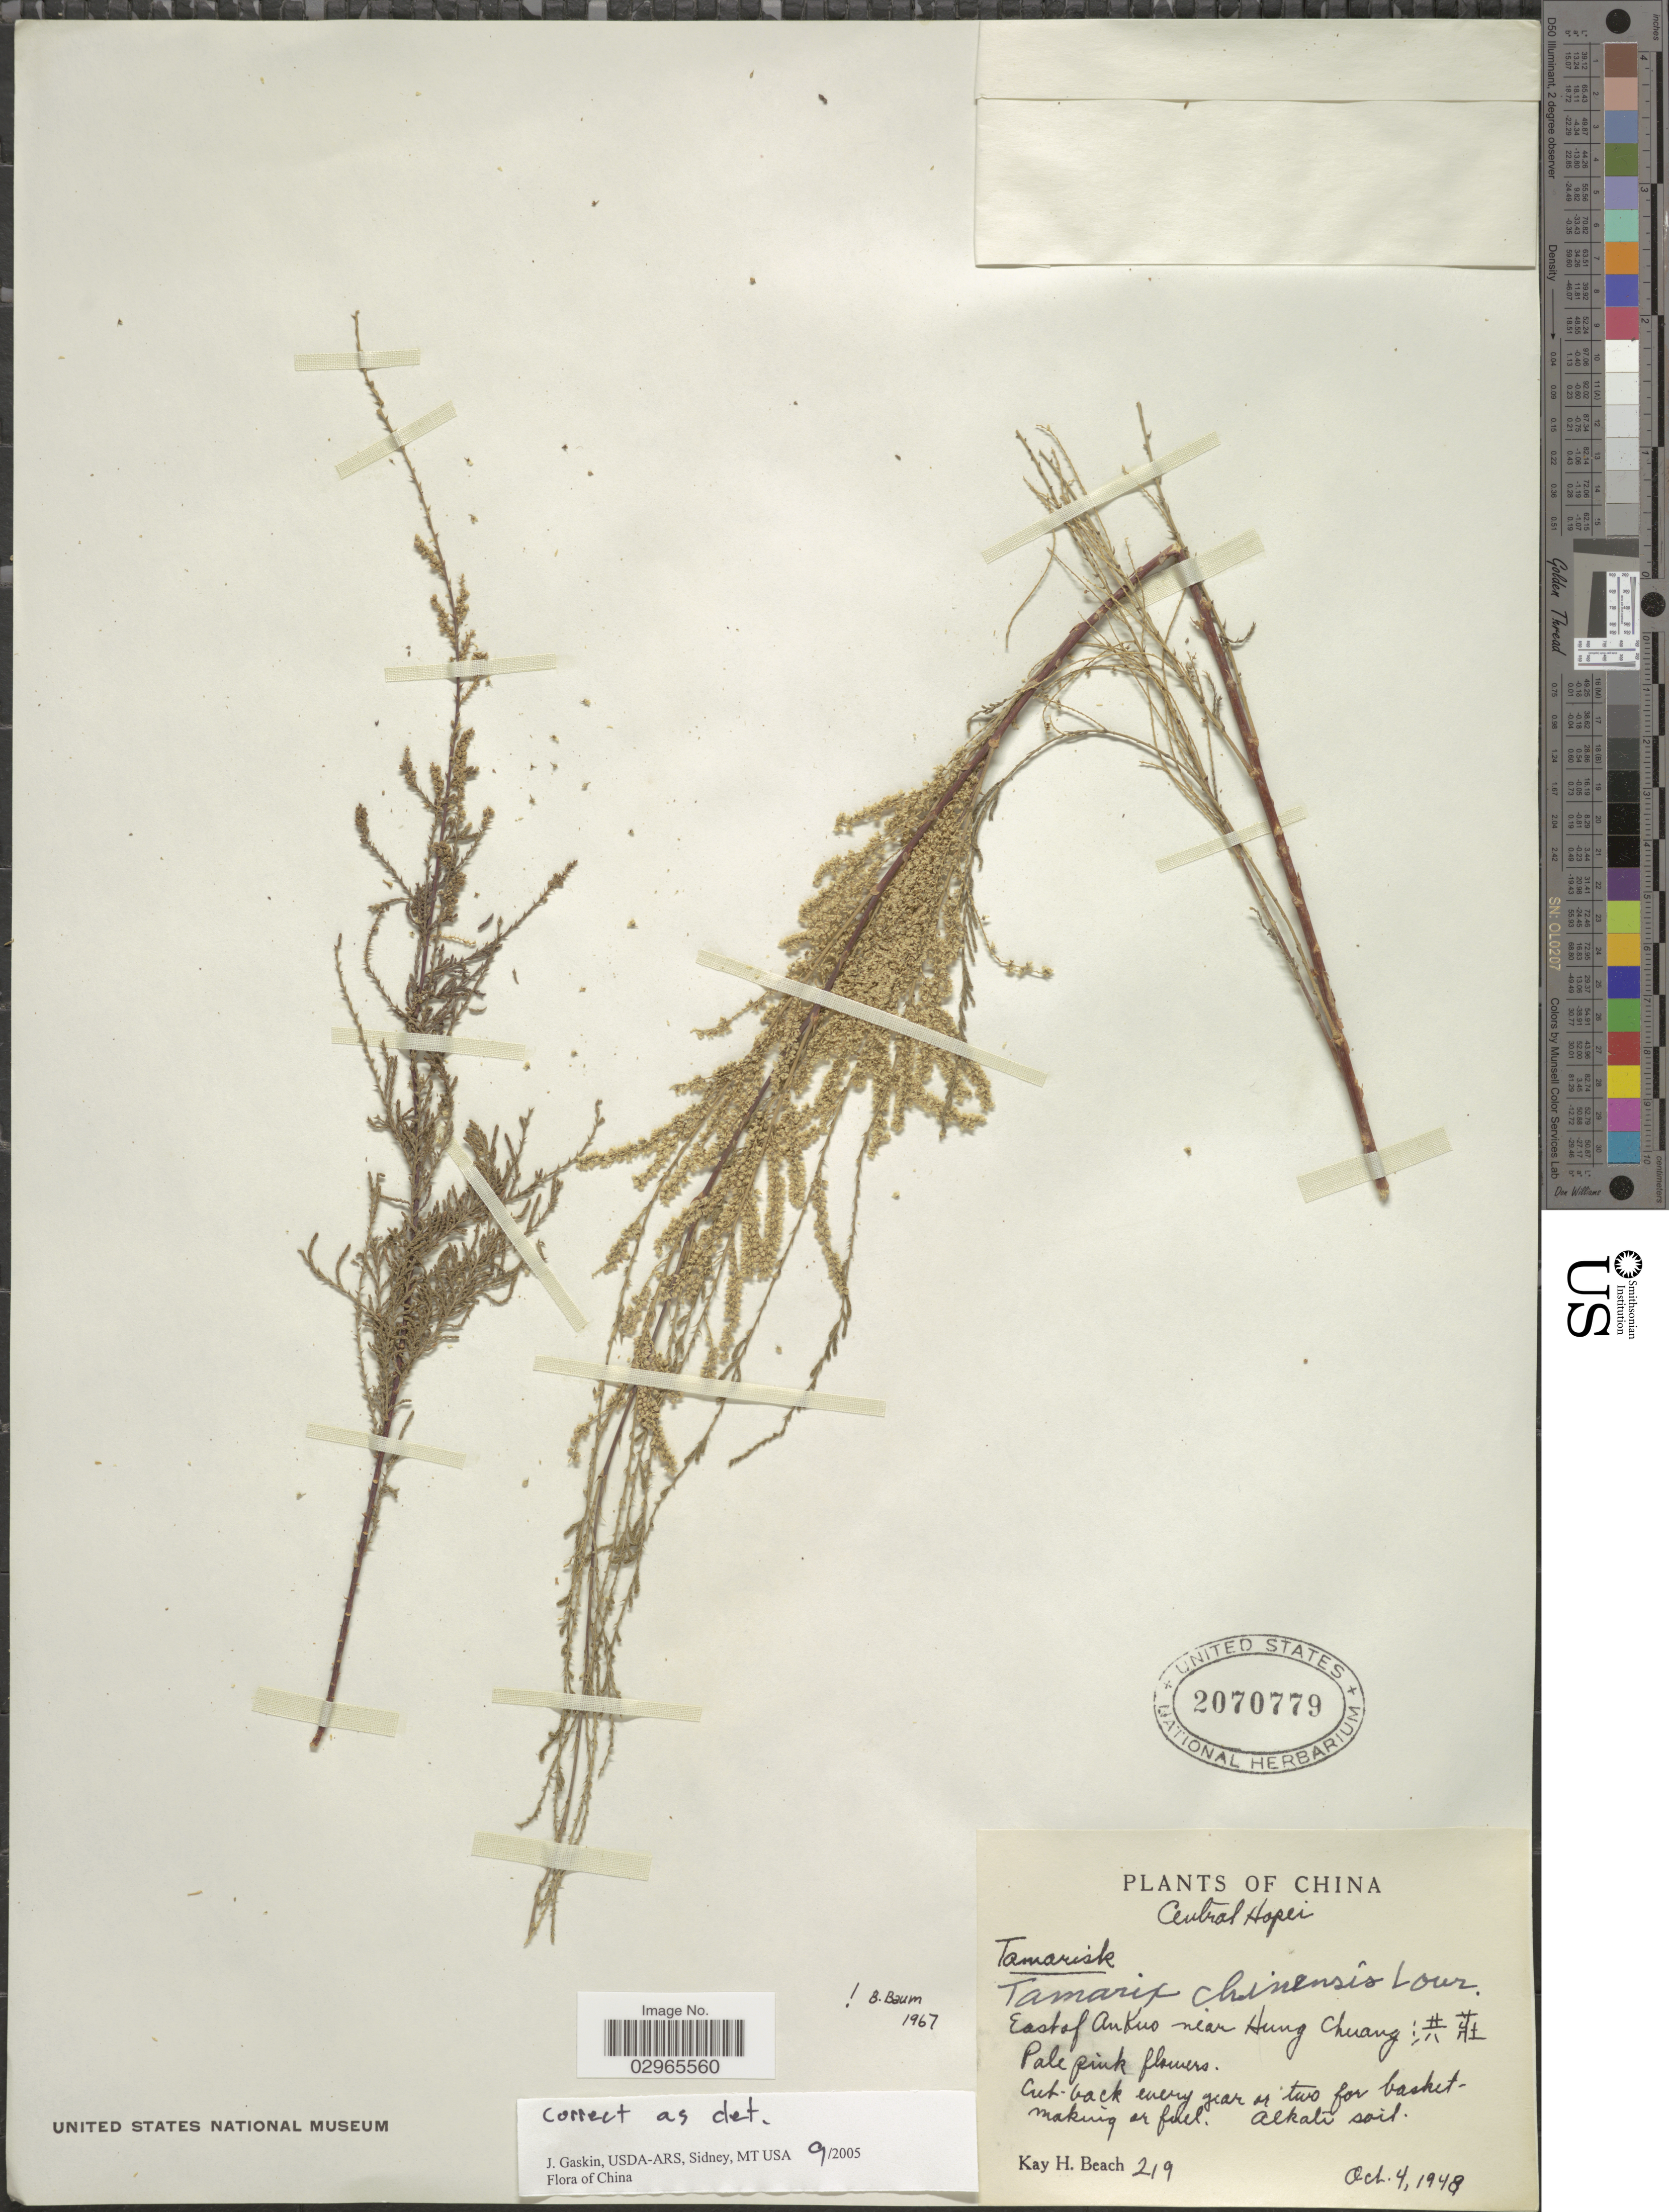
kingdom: Plantae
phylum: Tracheophyta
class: Magnoliopsida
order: Caryophyllales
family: Tamaricaceae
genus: Tamarix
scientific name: Tamarix chinensis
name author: Lour.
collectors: K. H. Beach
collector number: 219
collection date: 1948-10-04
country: China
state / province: Hebei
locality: Central Hopei. East of Ankuo near Hung Chuang.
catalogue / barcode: US 2070779